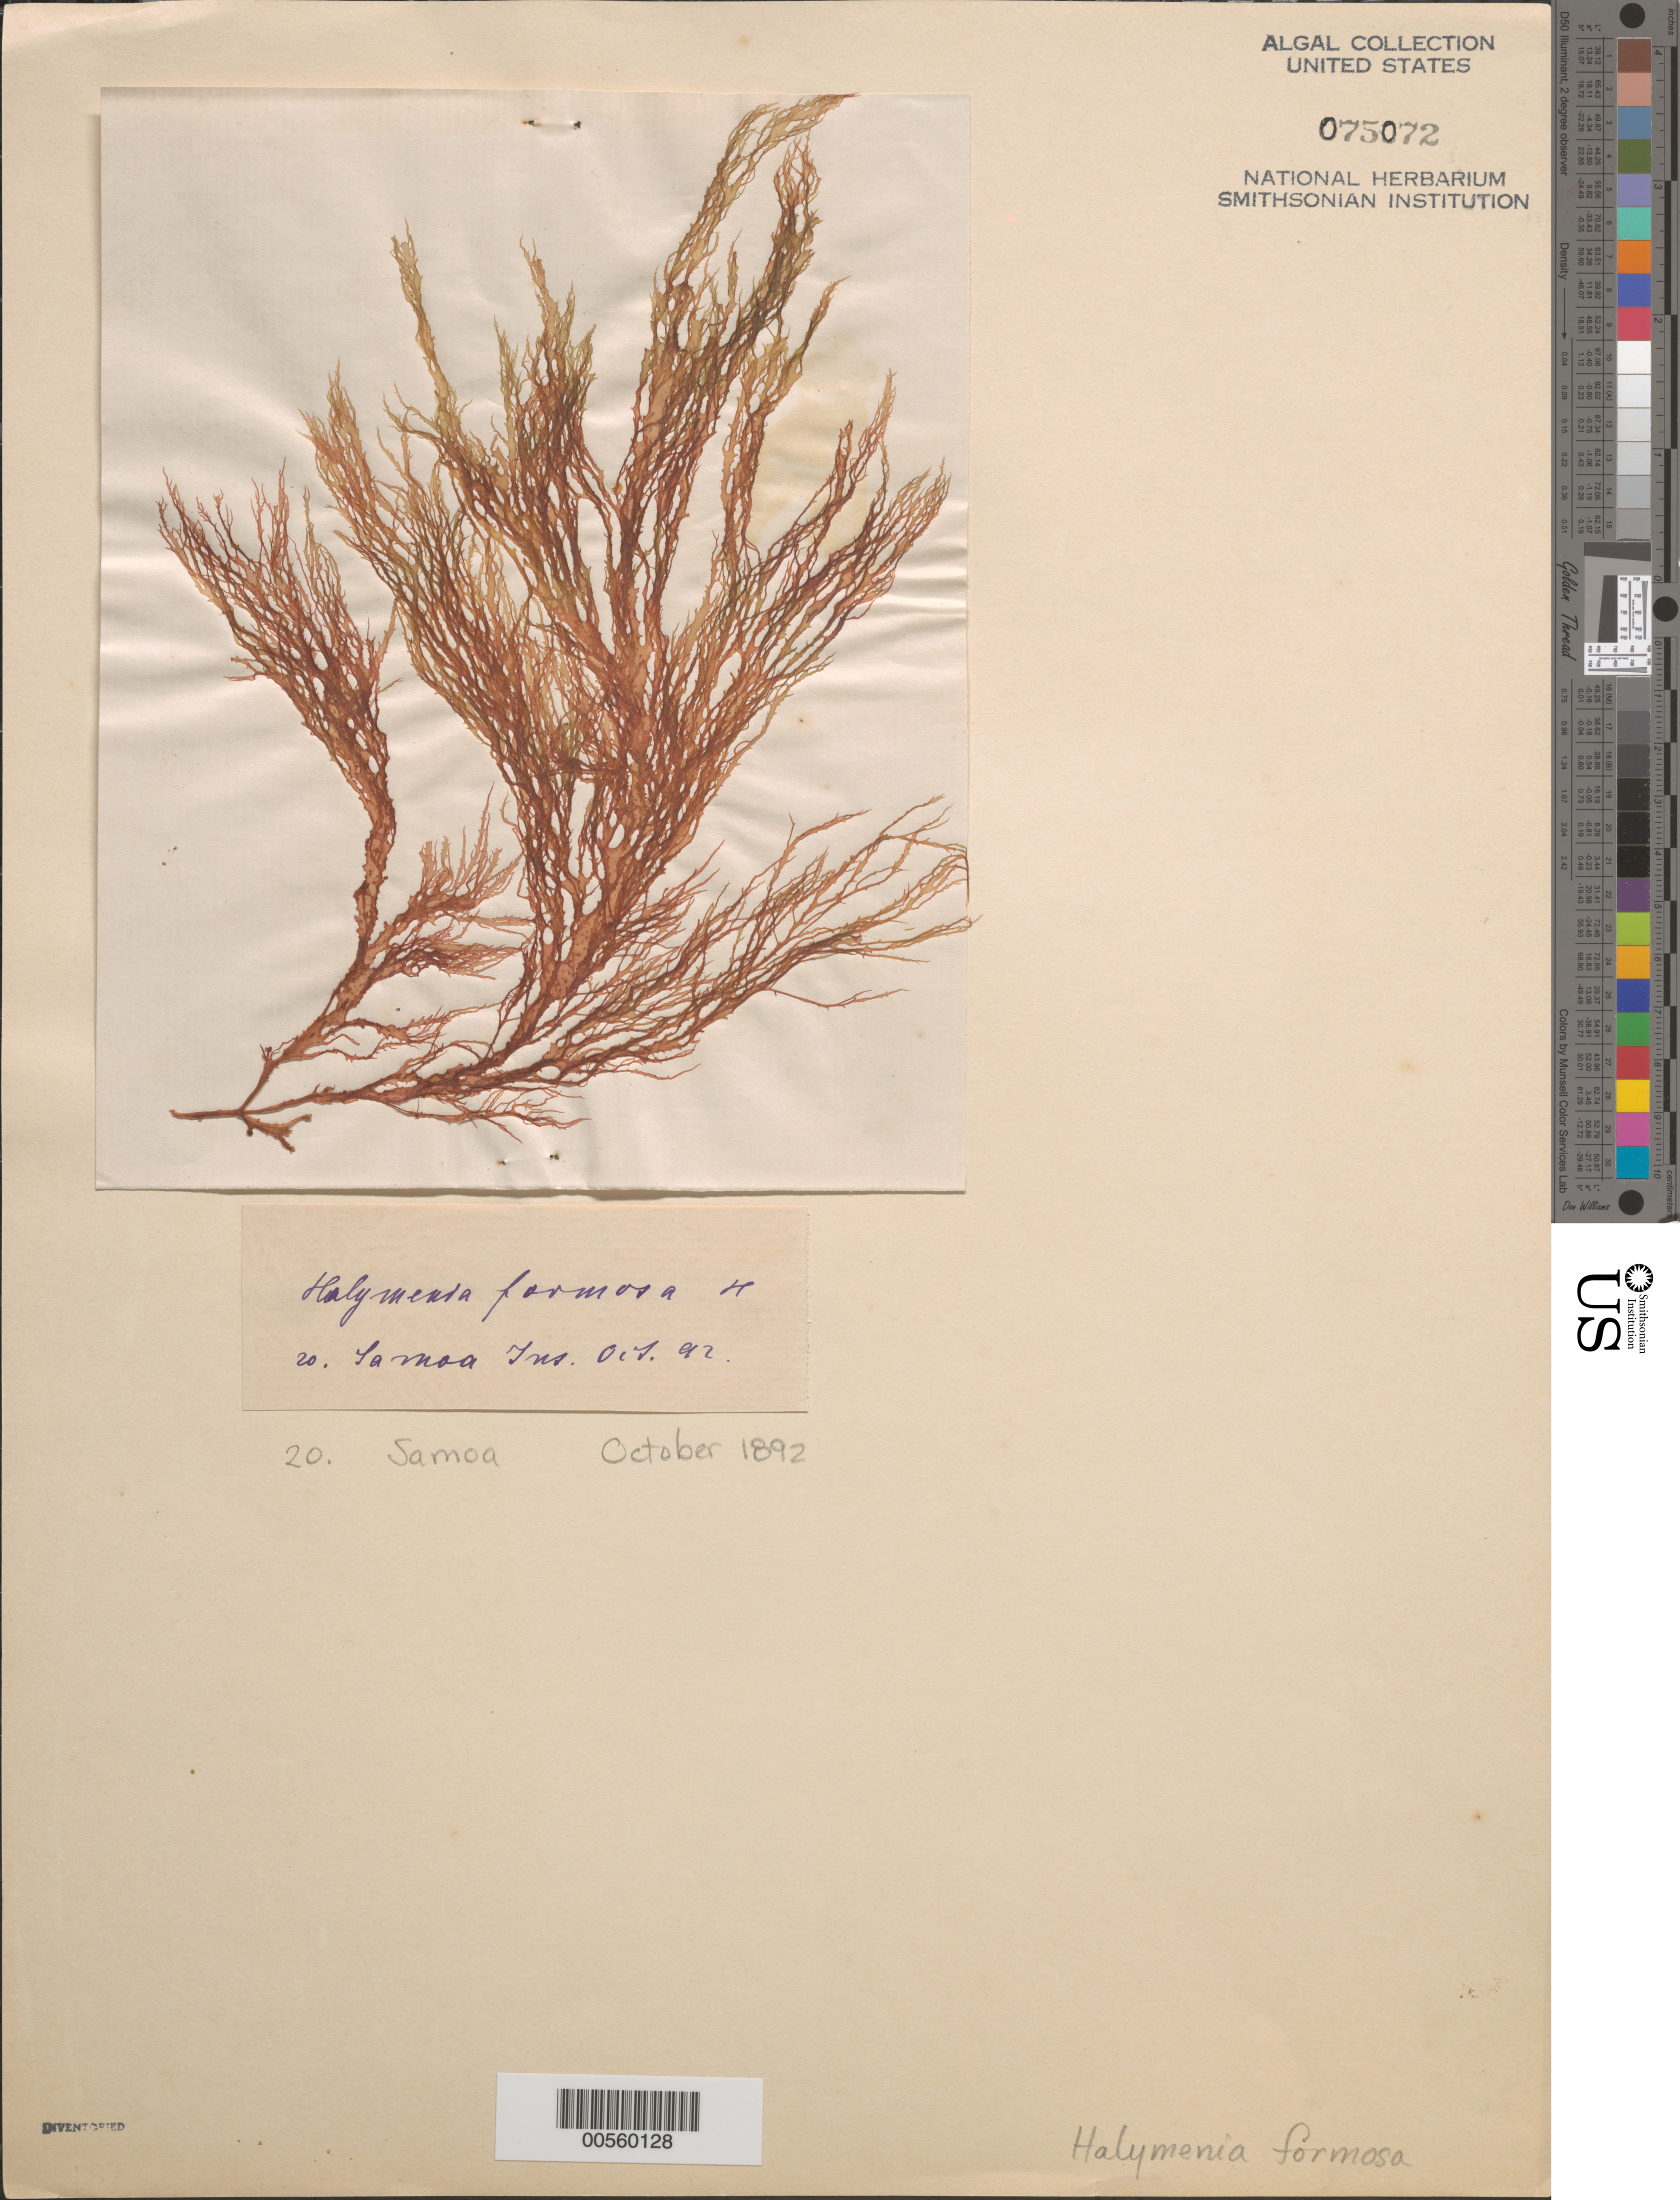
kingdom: Plantae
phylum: Rhodophyta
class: Florideophyceae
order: Halymeniales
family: Halymeniaceae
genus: Halymenia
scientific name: Halymenia formosa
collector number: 20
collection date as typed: Oct 1892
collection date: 1892-10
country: American Samoa / Samoa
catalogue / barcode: US 75072